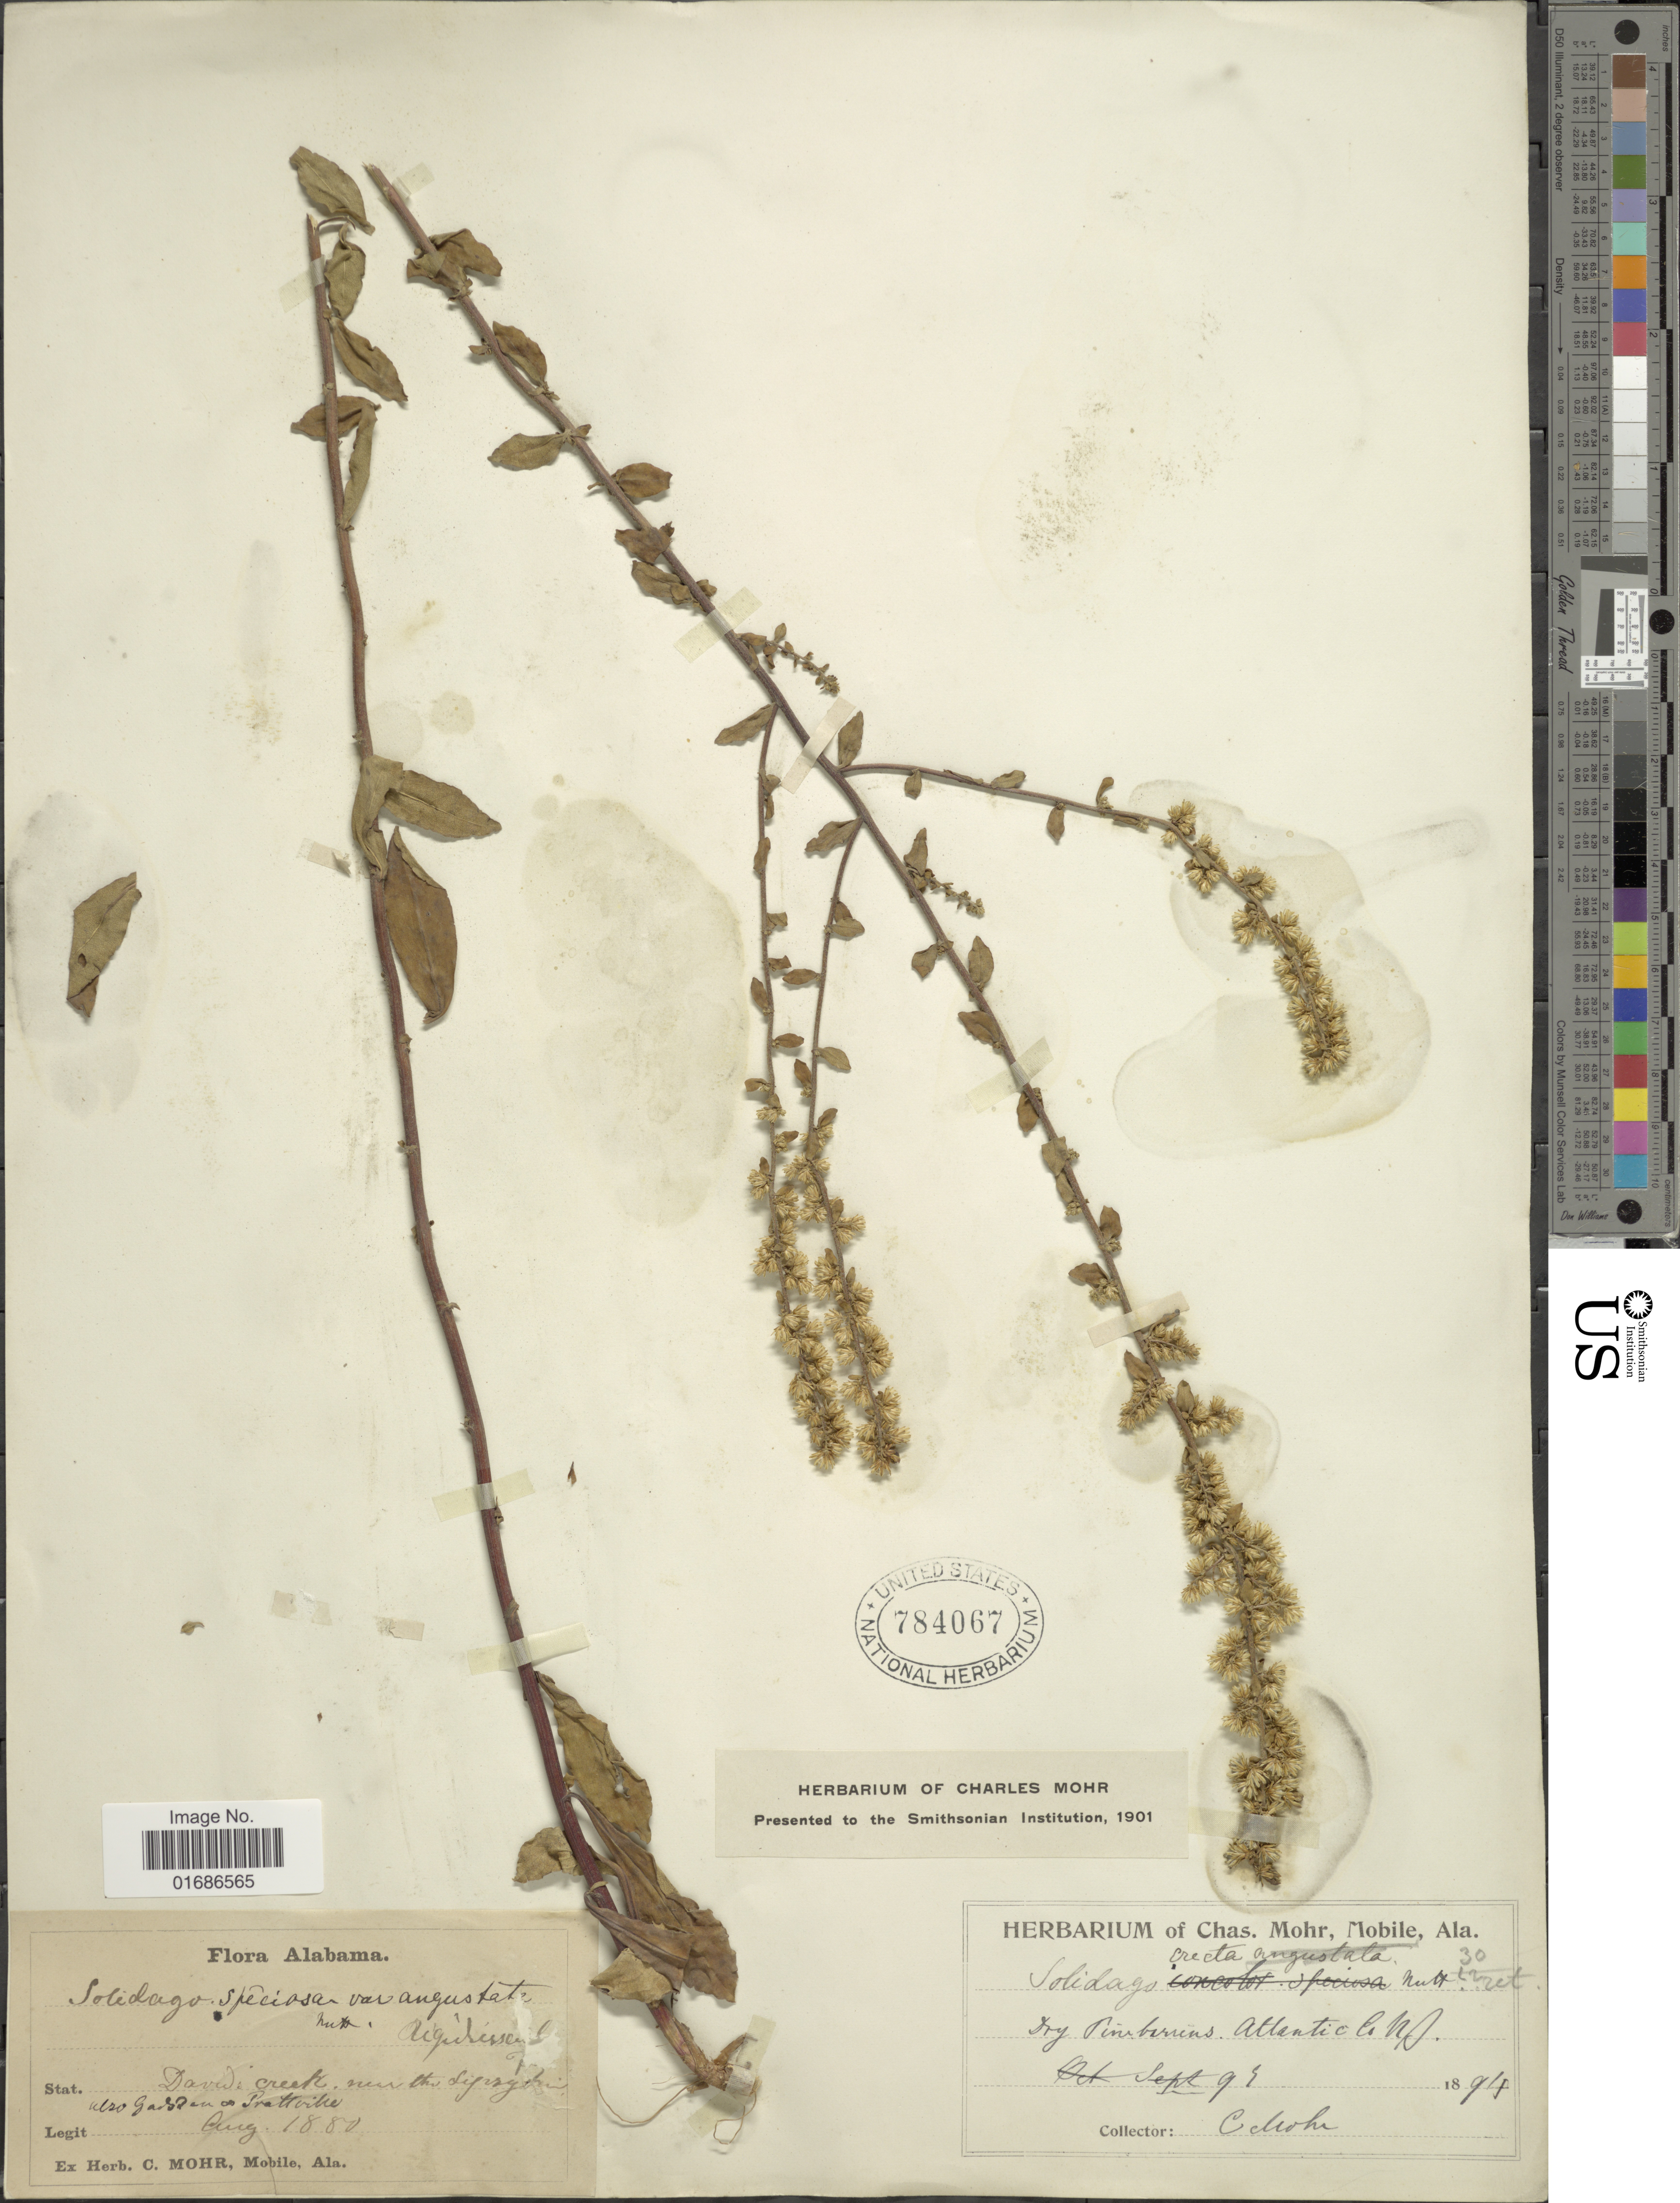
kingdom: Plantae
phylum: Tracheophyta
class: Magnoliopsida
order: Asterales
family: Asteraceae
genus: Solidago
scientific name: Solidago erecta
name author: Pursh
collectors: C. T. Mohr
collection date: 1880-08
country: United States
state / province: Alabama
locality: David Creek near the Sipsey river.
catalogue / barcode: US 784067